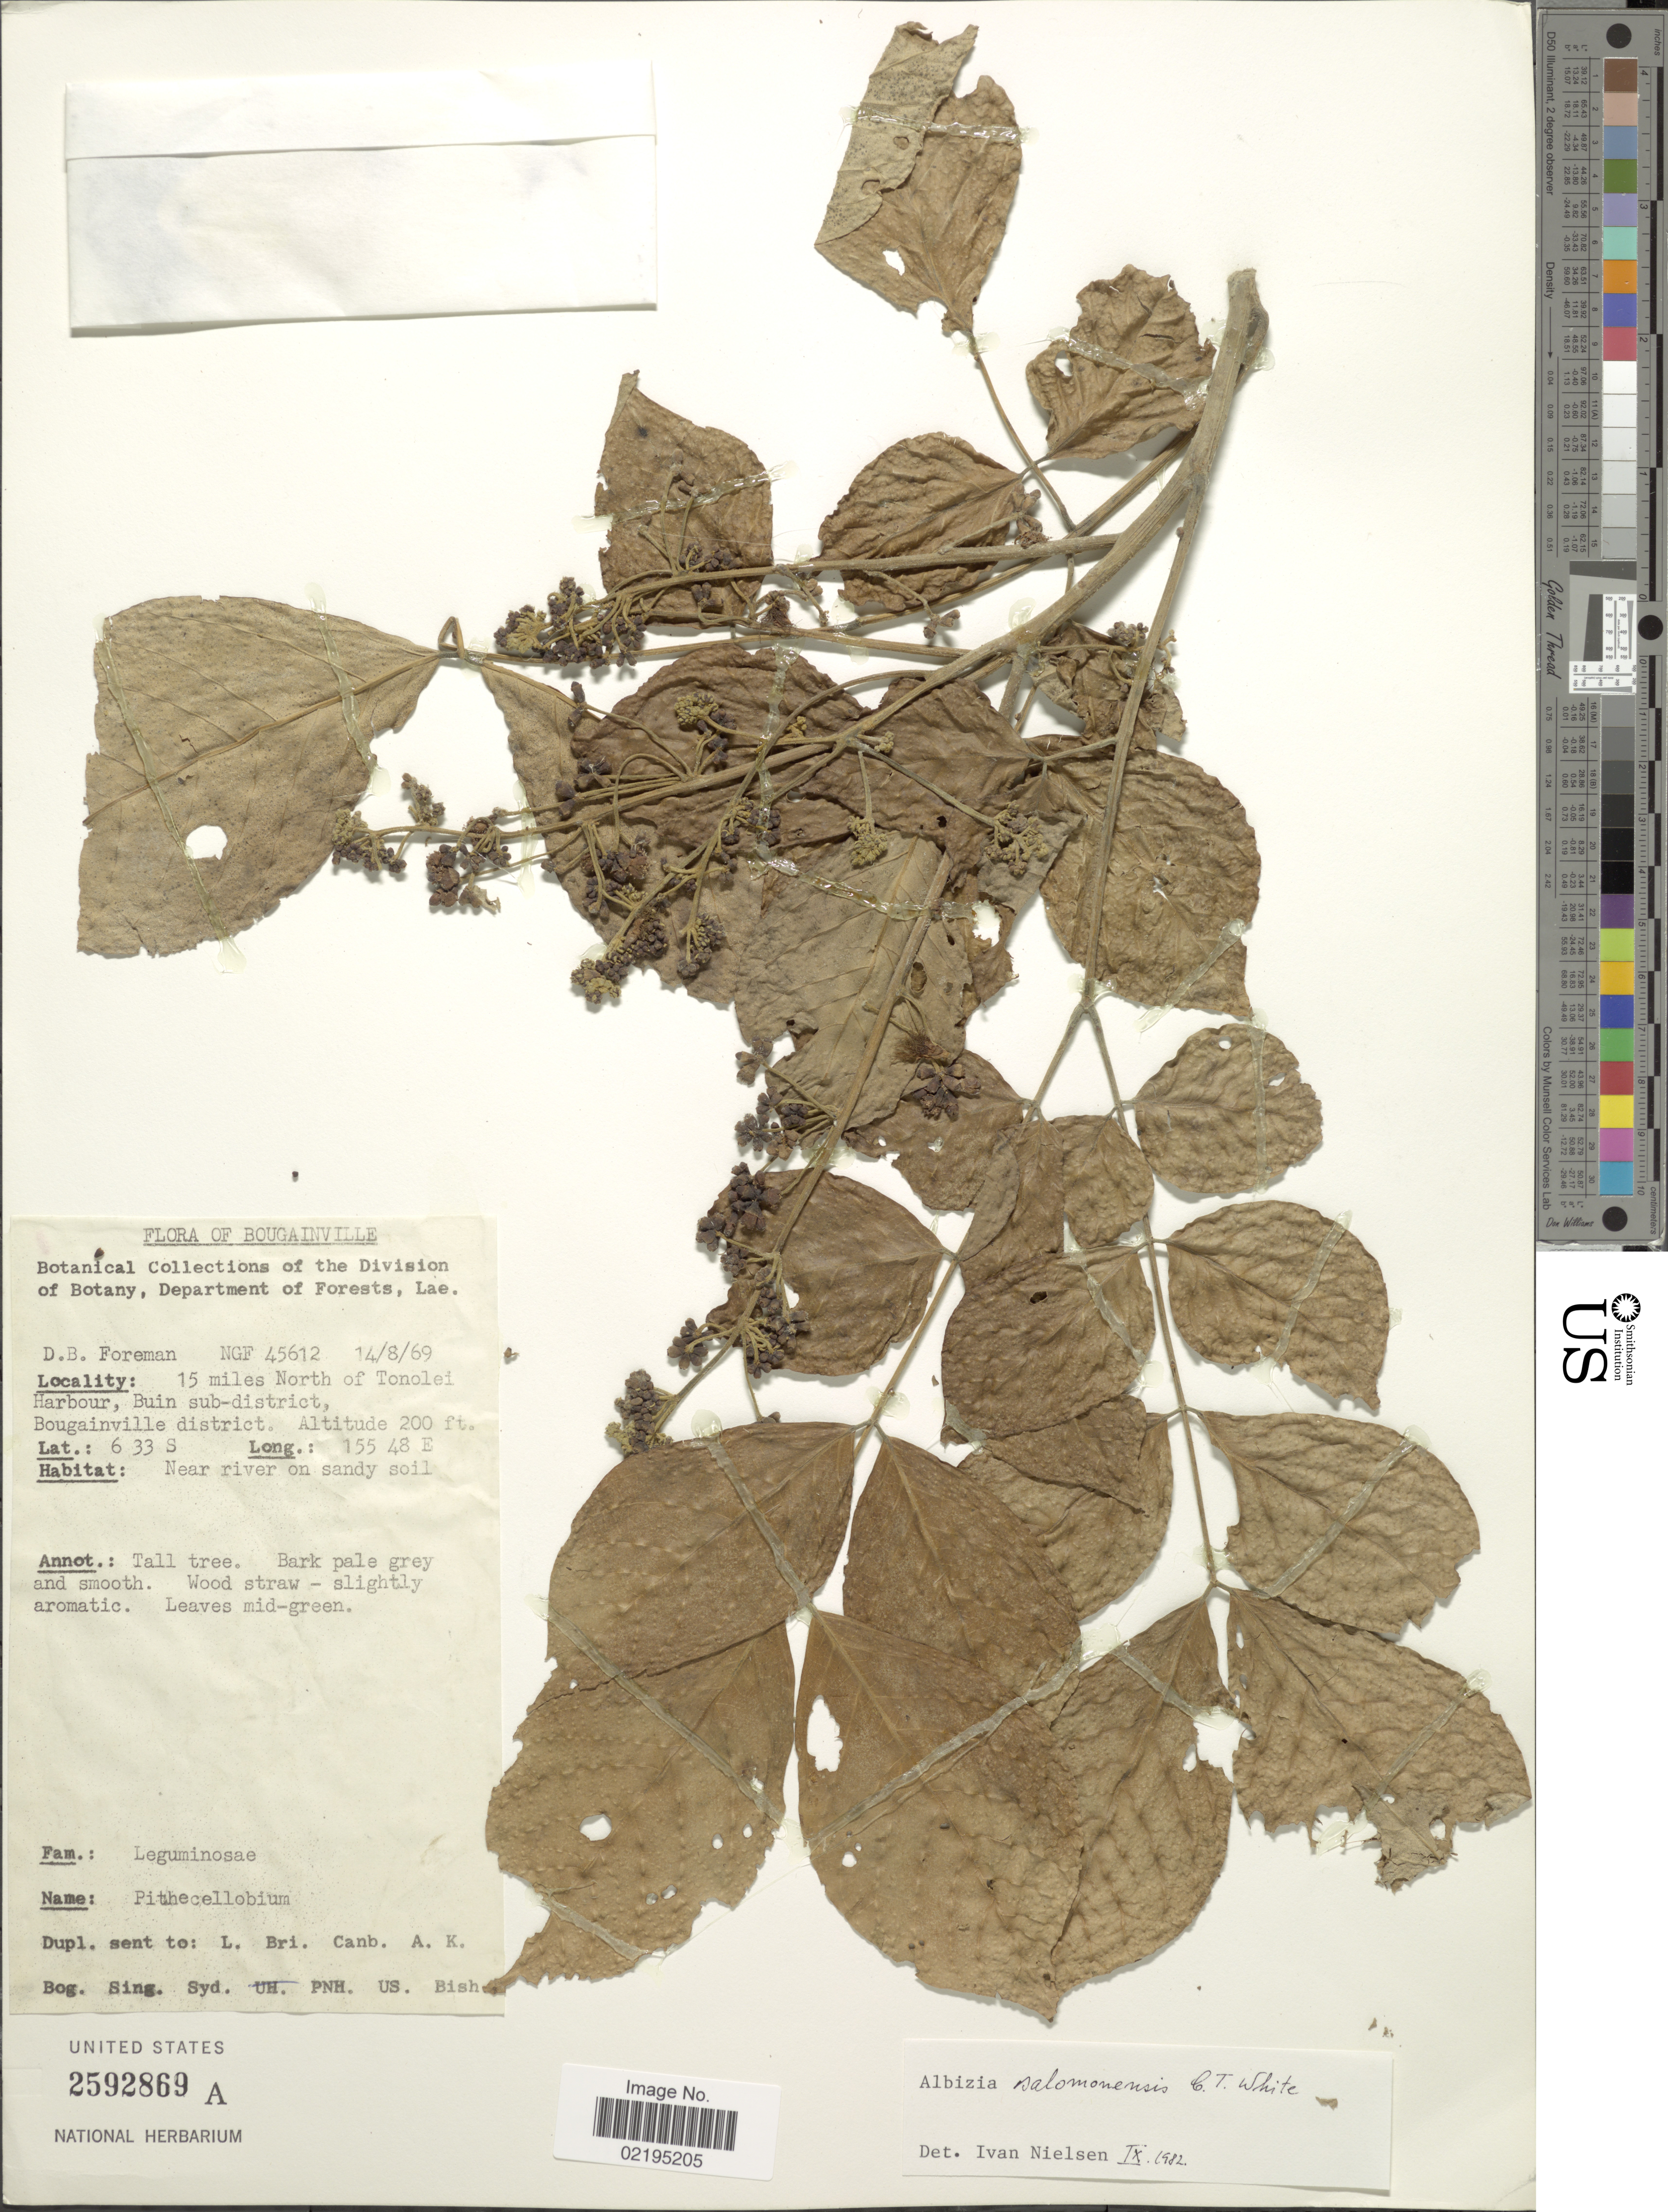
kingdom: Plantae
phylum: Tracheophyta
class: Magnoliopsida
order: Fabales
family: Fabaceae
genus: Albizia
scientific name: Albizia salomonensis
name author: C.T. White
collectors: D. Foreman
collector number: NGF45612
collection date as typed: Transcribed d/m/y: 14/8/69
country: Papua New Guinea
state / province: Bougainville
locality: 15 miles North of Tonolei Harbour, Buin sub-district, Bougainville district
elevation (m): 61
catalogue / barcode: US 2592869A